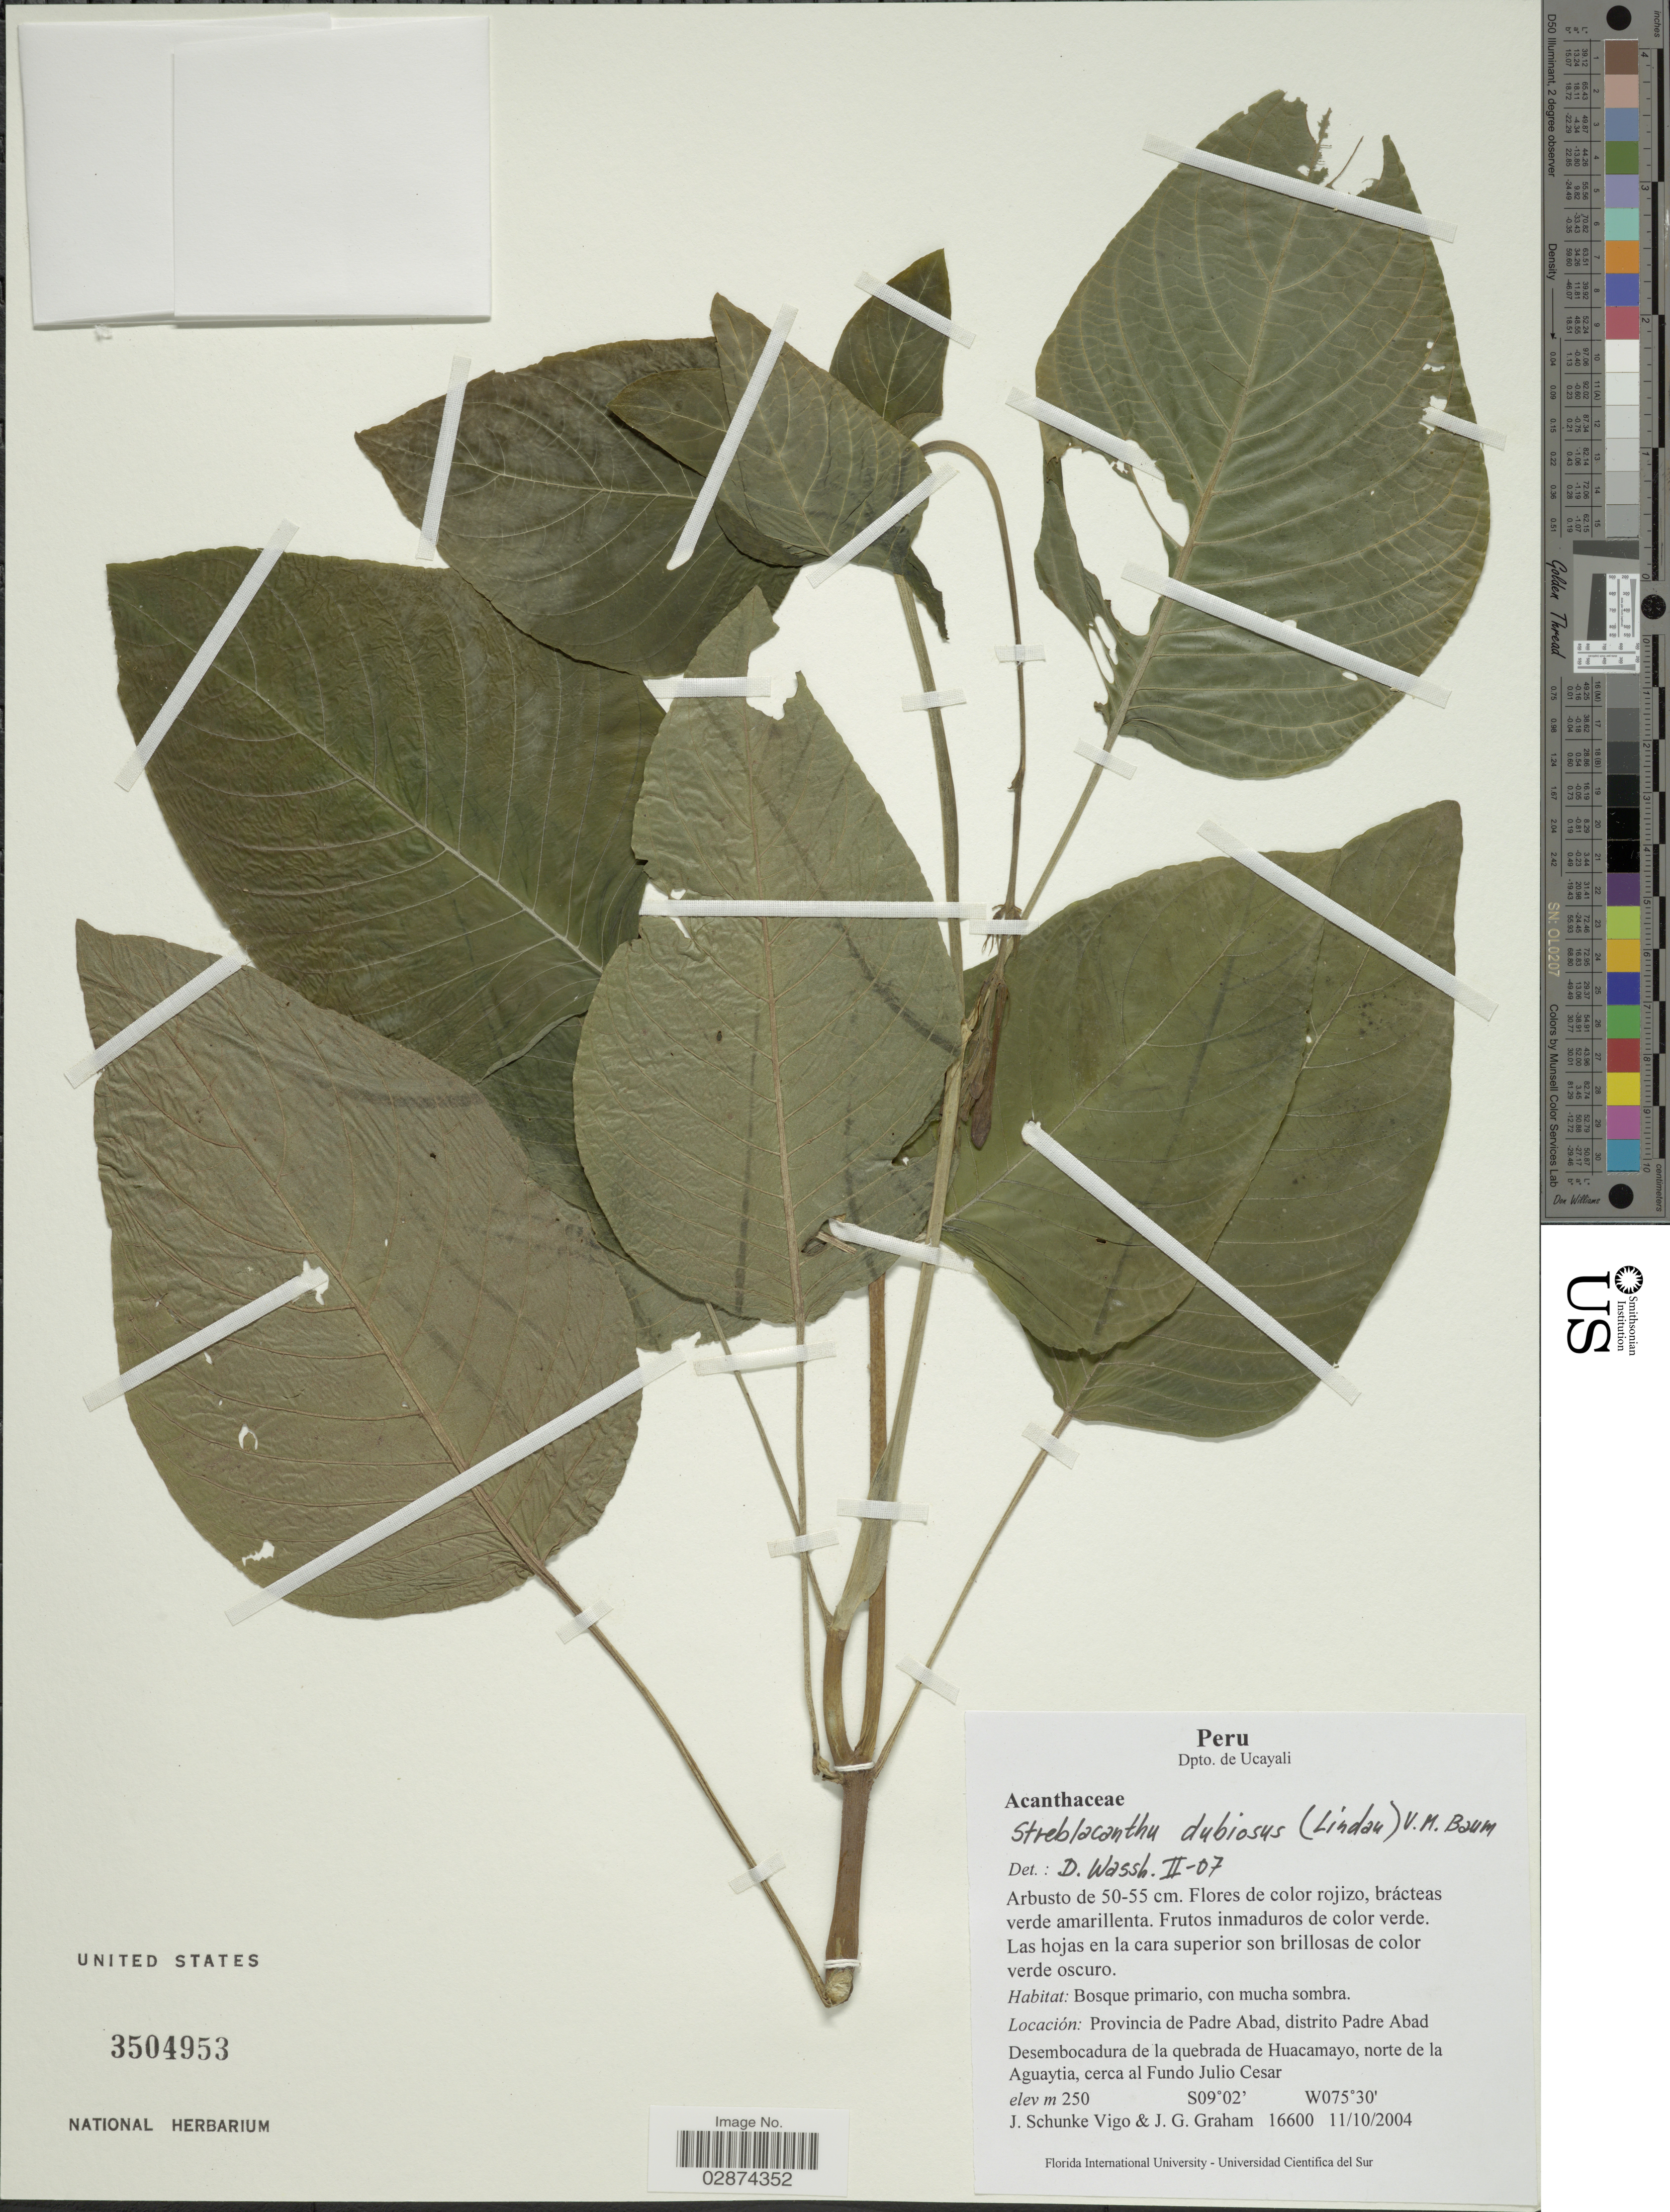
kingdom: Plantae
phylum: Tracheophyta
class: Magnoliopsida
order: Lamiales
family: Acanthaceae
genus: Streblacanthus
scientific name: Streblacanthus dubiosus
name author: (Lindau) V.M. Baum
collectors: J. Schunke Vigo & J. Graham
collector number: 16600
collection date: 2004-10-11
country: Peru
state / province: Ucayali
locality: Dpto. Ucayali. Provincia de Padre Abad, distrito Padre Abad. Desembocadura de la quebrada de Huacamayo, norte de la Aguayita, cerca al Fundo Julio Cesar.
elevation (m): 250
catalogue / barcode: US 3504953